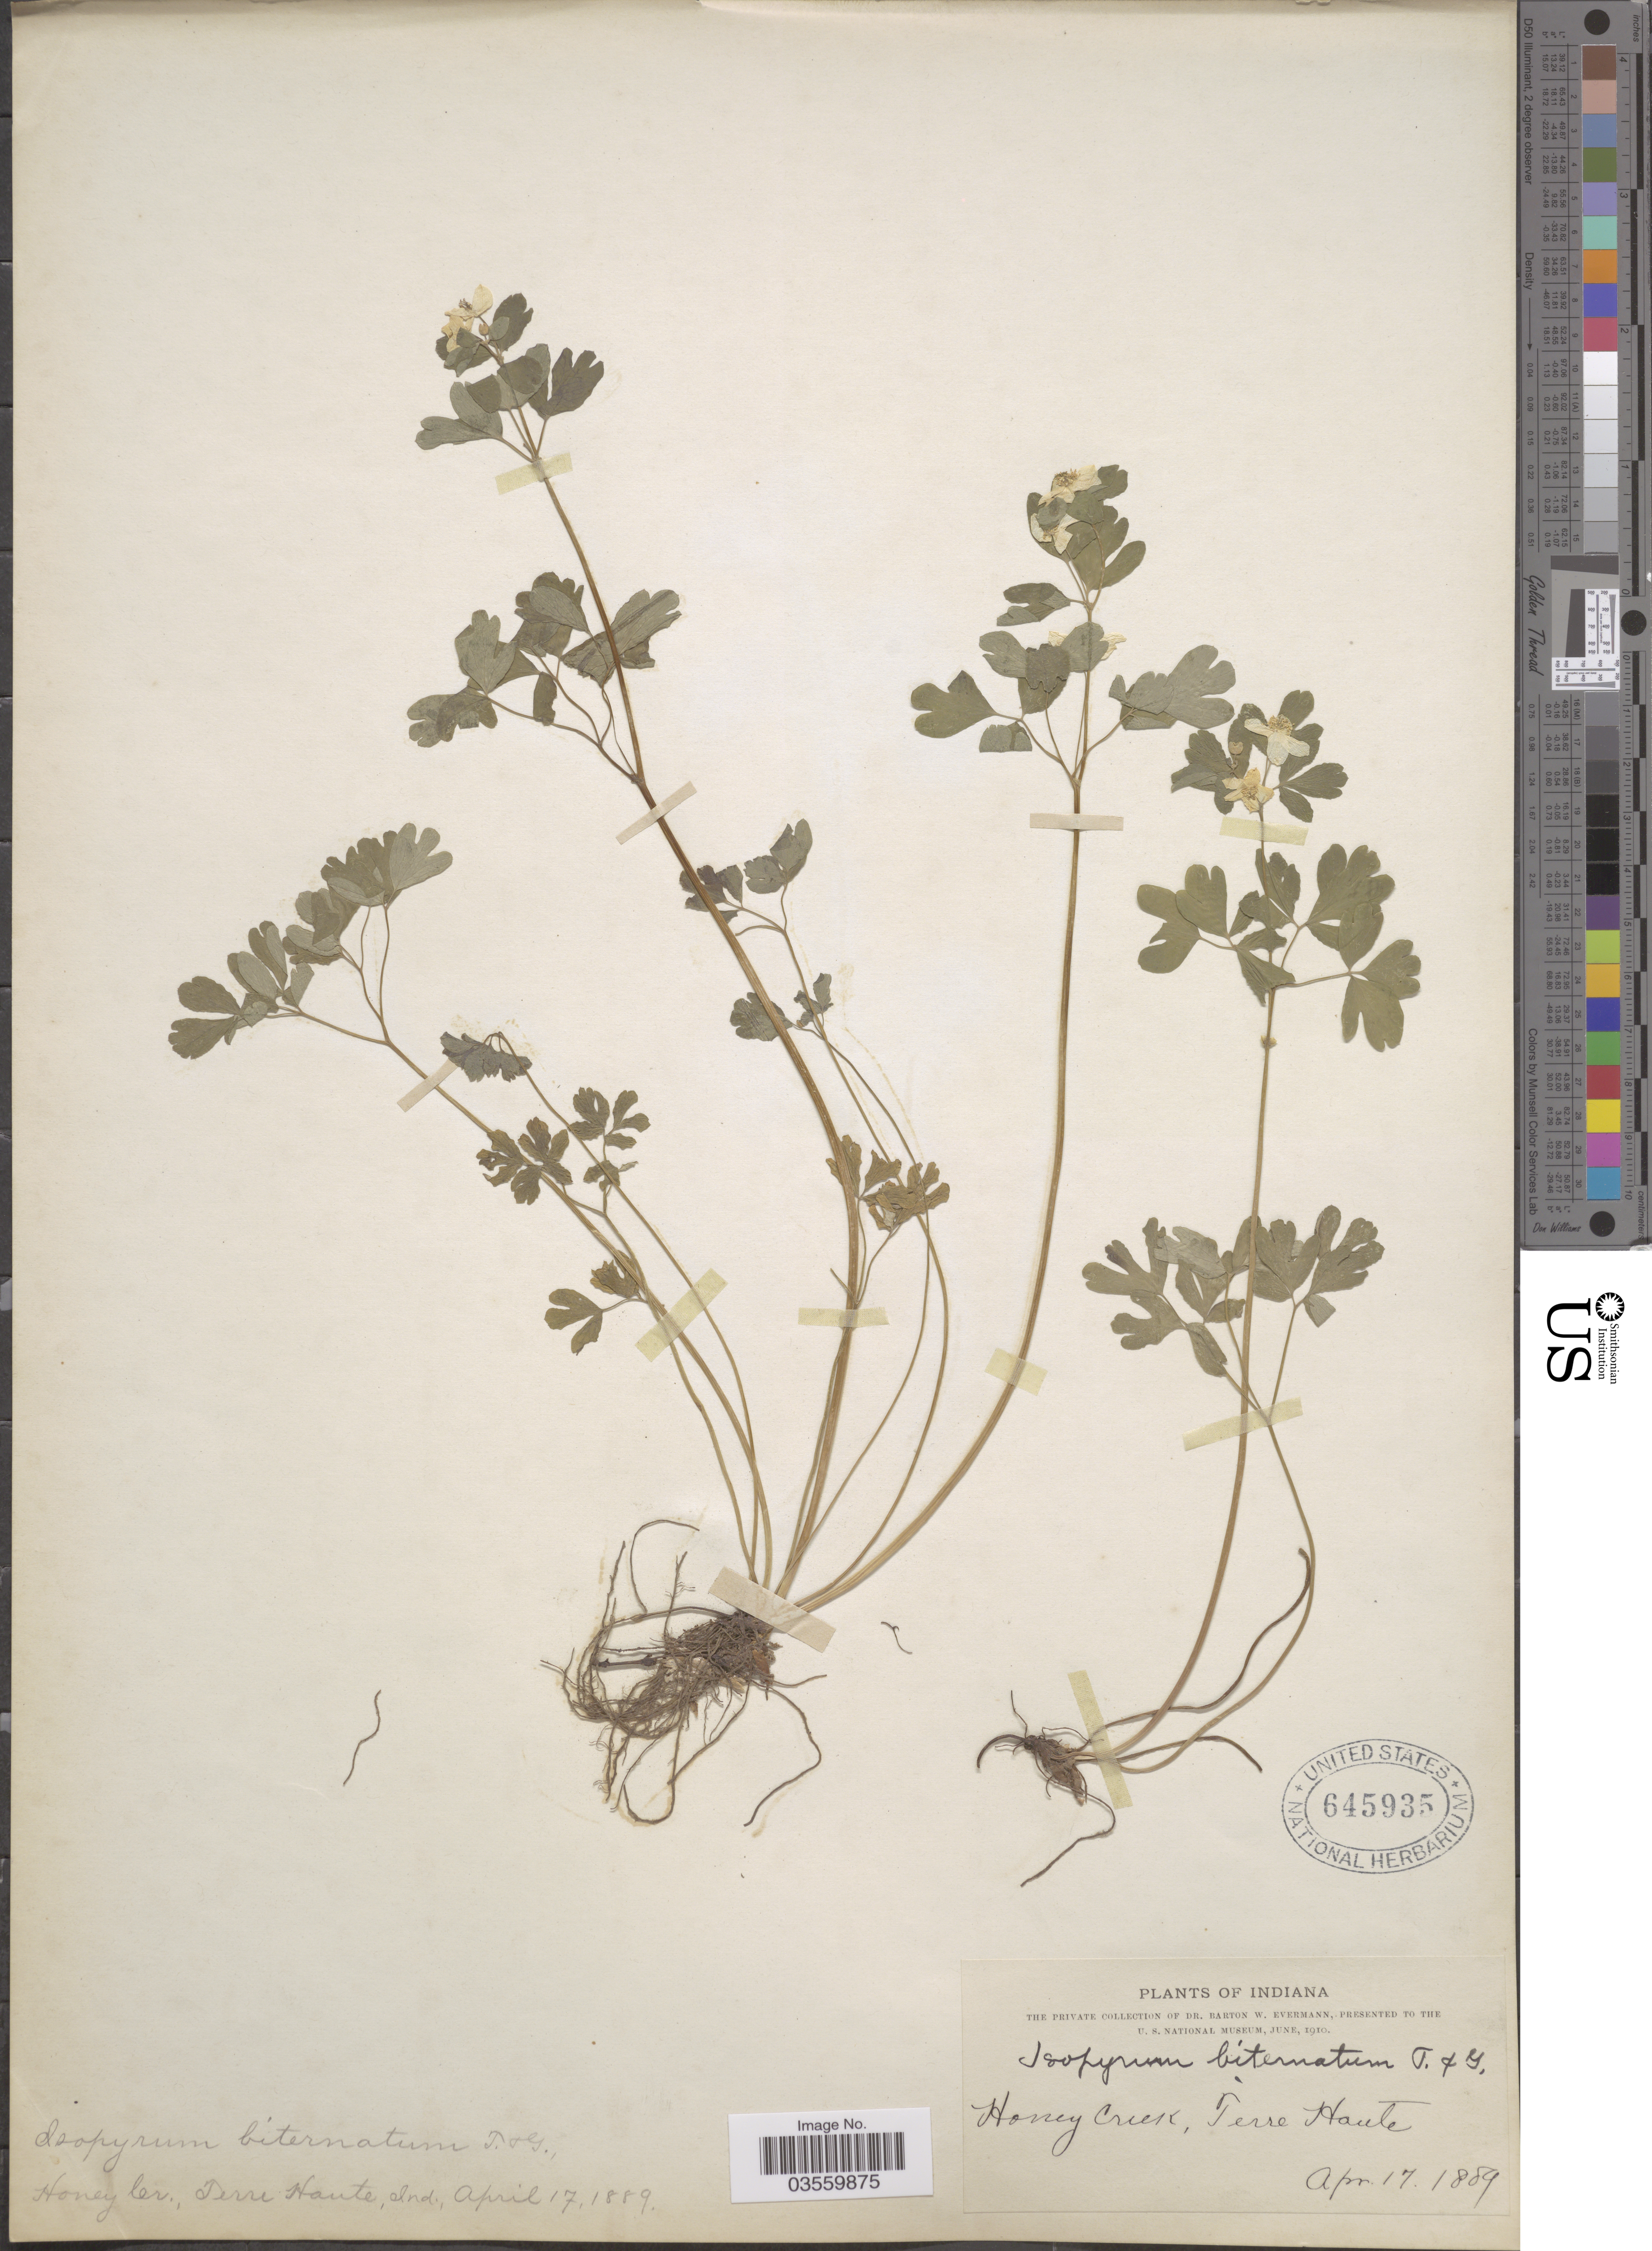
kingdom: Plantae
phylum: Tracheophyta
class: Magnoliopsida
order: Ranunculales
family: Ranunculaceae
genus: Enemion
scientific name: Enemion biternatum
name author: (Torr. & A. Gray) Raf.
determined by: Strong, Mark T., (BOT), Smithsonian Institution - National Museum of Natural History (UNITED STATES)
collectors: B. W. Evermann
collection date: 1889-04-17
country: United States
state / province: Indiana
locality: Honey Creek, Terre Haute.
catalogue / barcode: US 645935